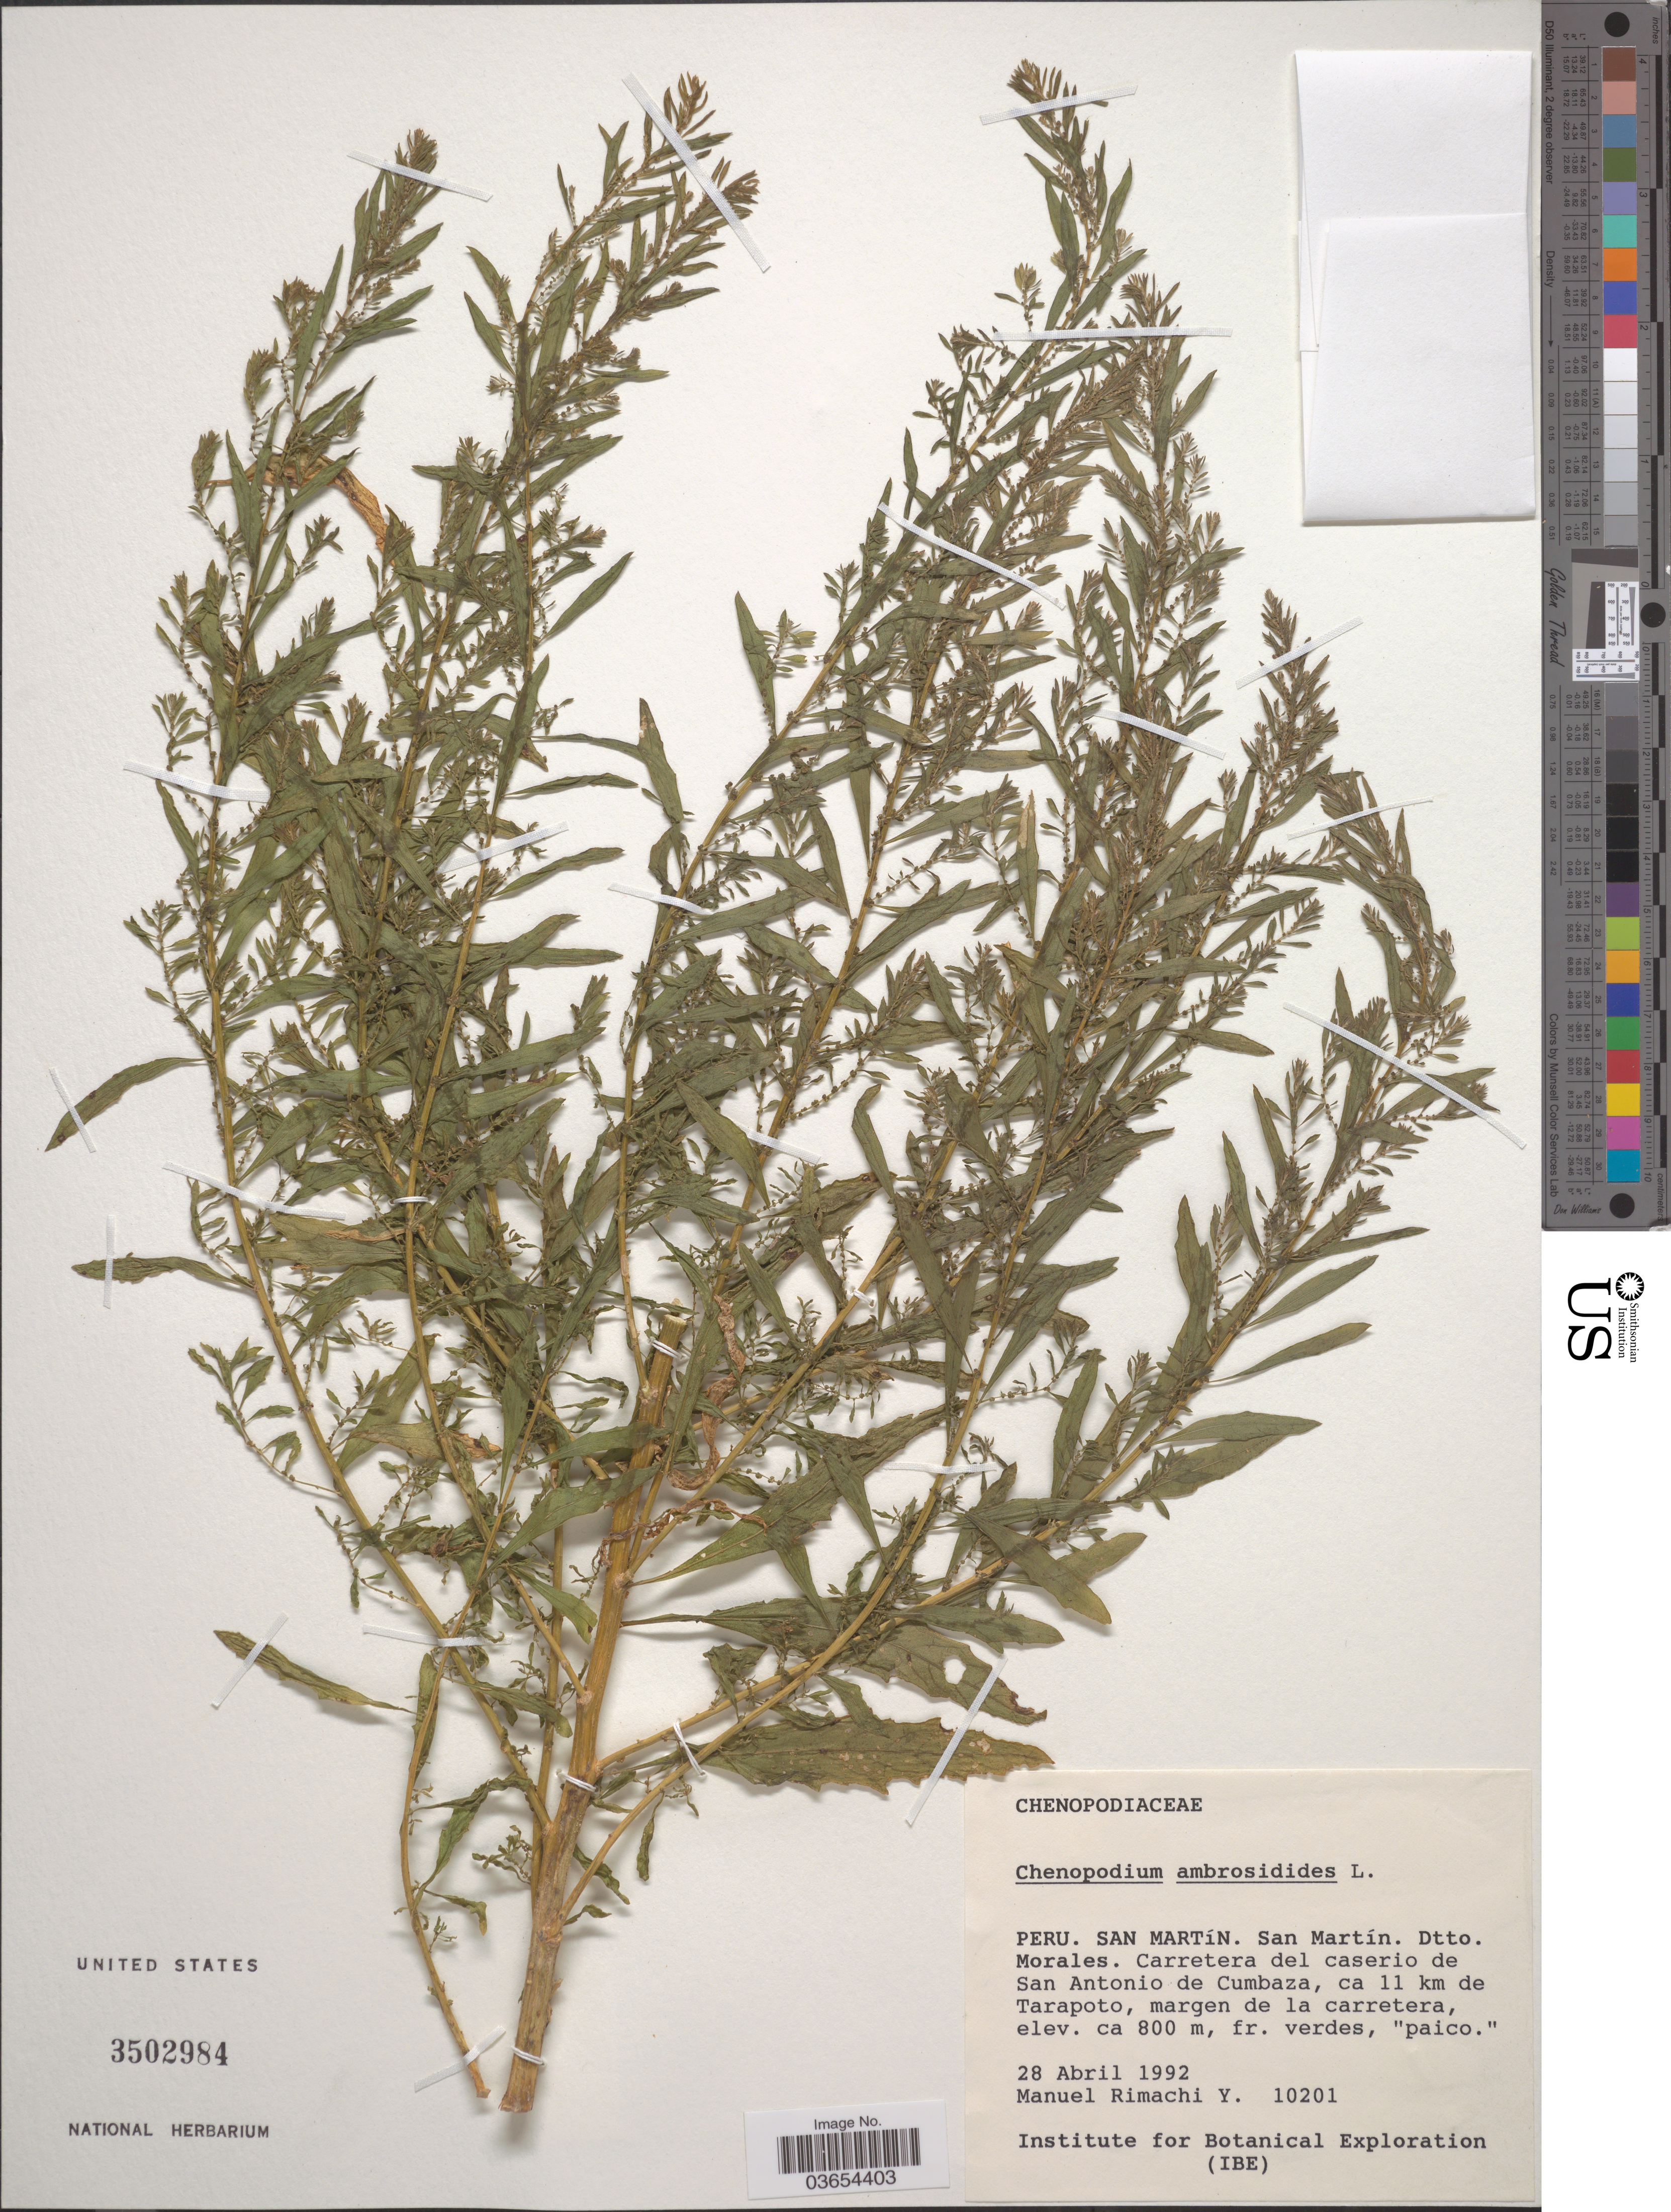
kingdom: Plantae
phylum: Tracheophyta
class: Magnoliopsida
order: Caryophyllales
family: Amaranthaceae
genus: Chenopodium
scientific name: Chenopodium ambrosioides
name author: L.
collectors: M. Rimachi Y.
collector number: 10201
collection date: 1992-04-28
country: Peru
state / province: San Martín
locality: Dtto. Morales. Carretera del caserio de San Antonio de Cumbaza, ca 11 km de Tarapoto, margen de la carretera.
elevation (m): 800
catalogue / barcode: US 3502984